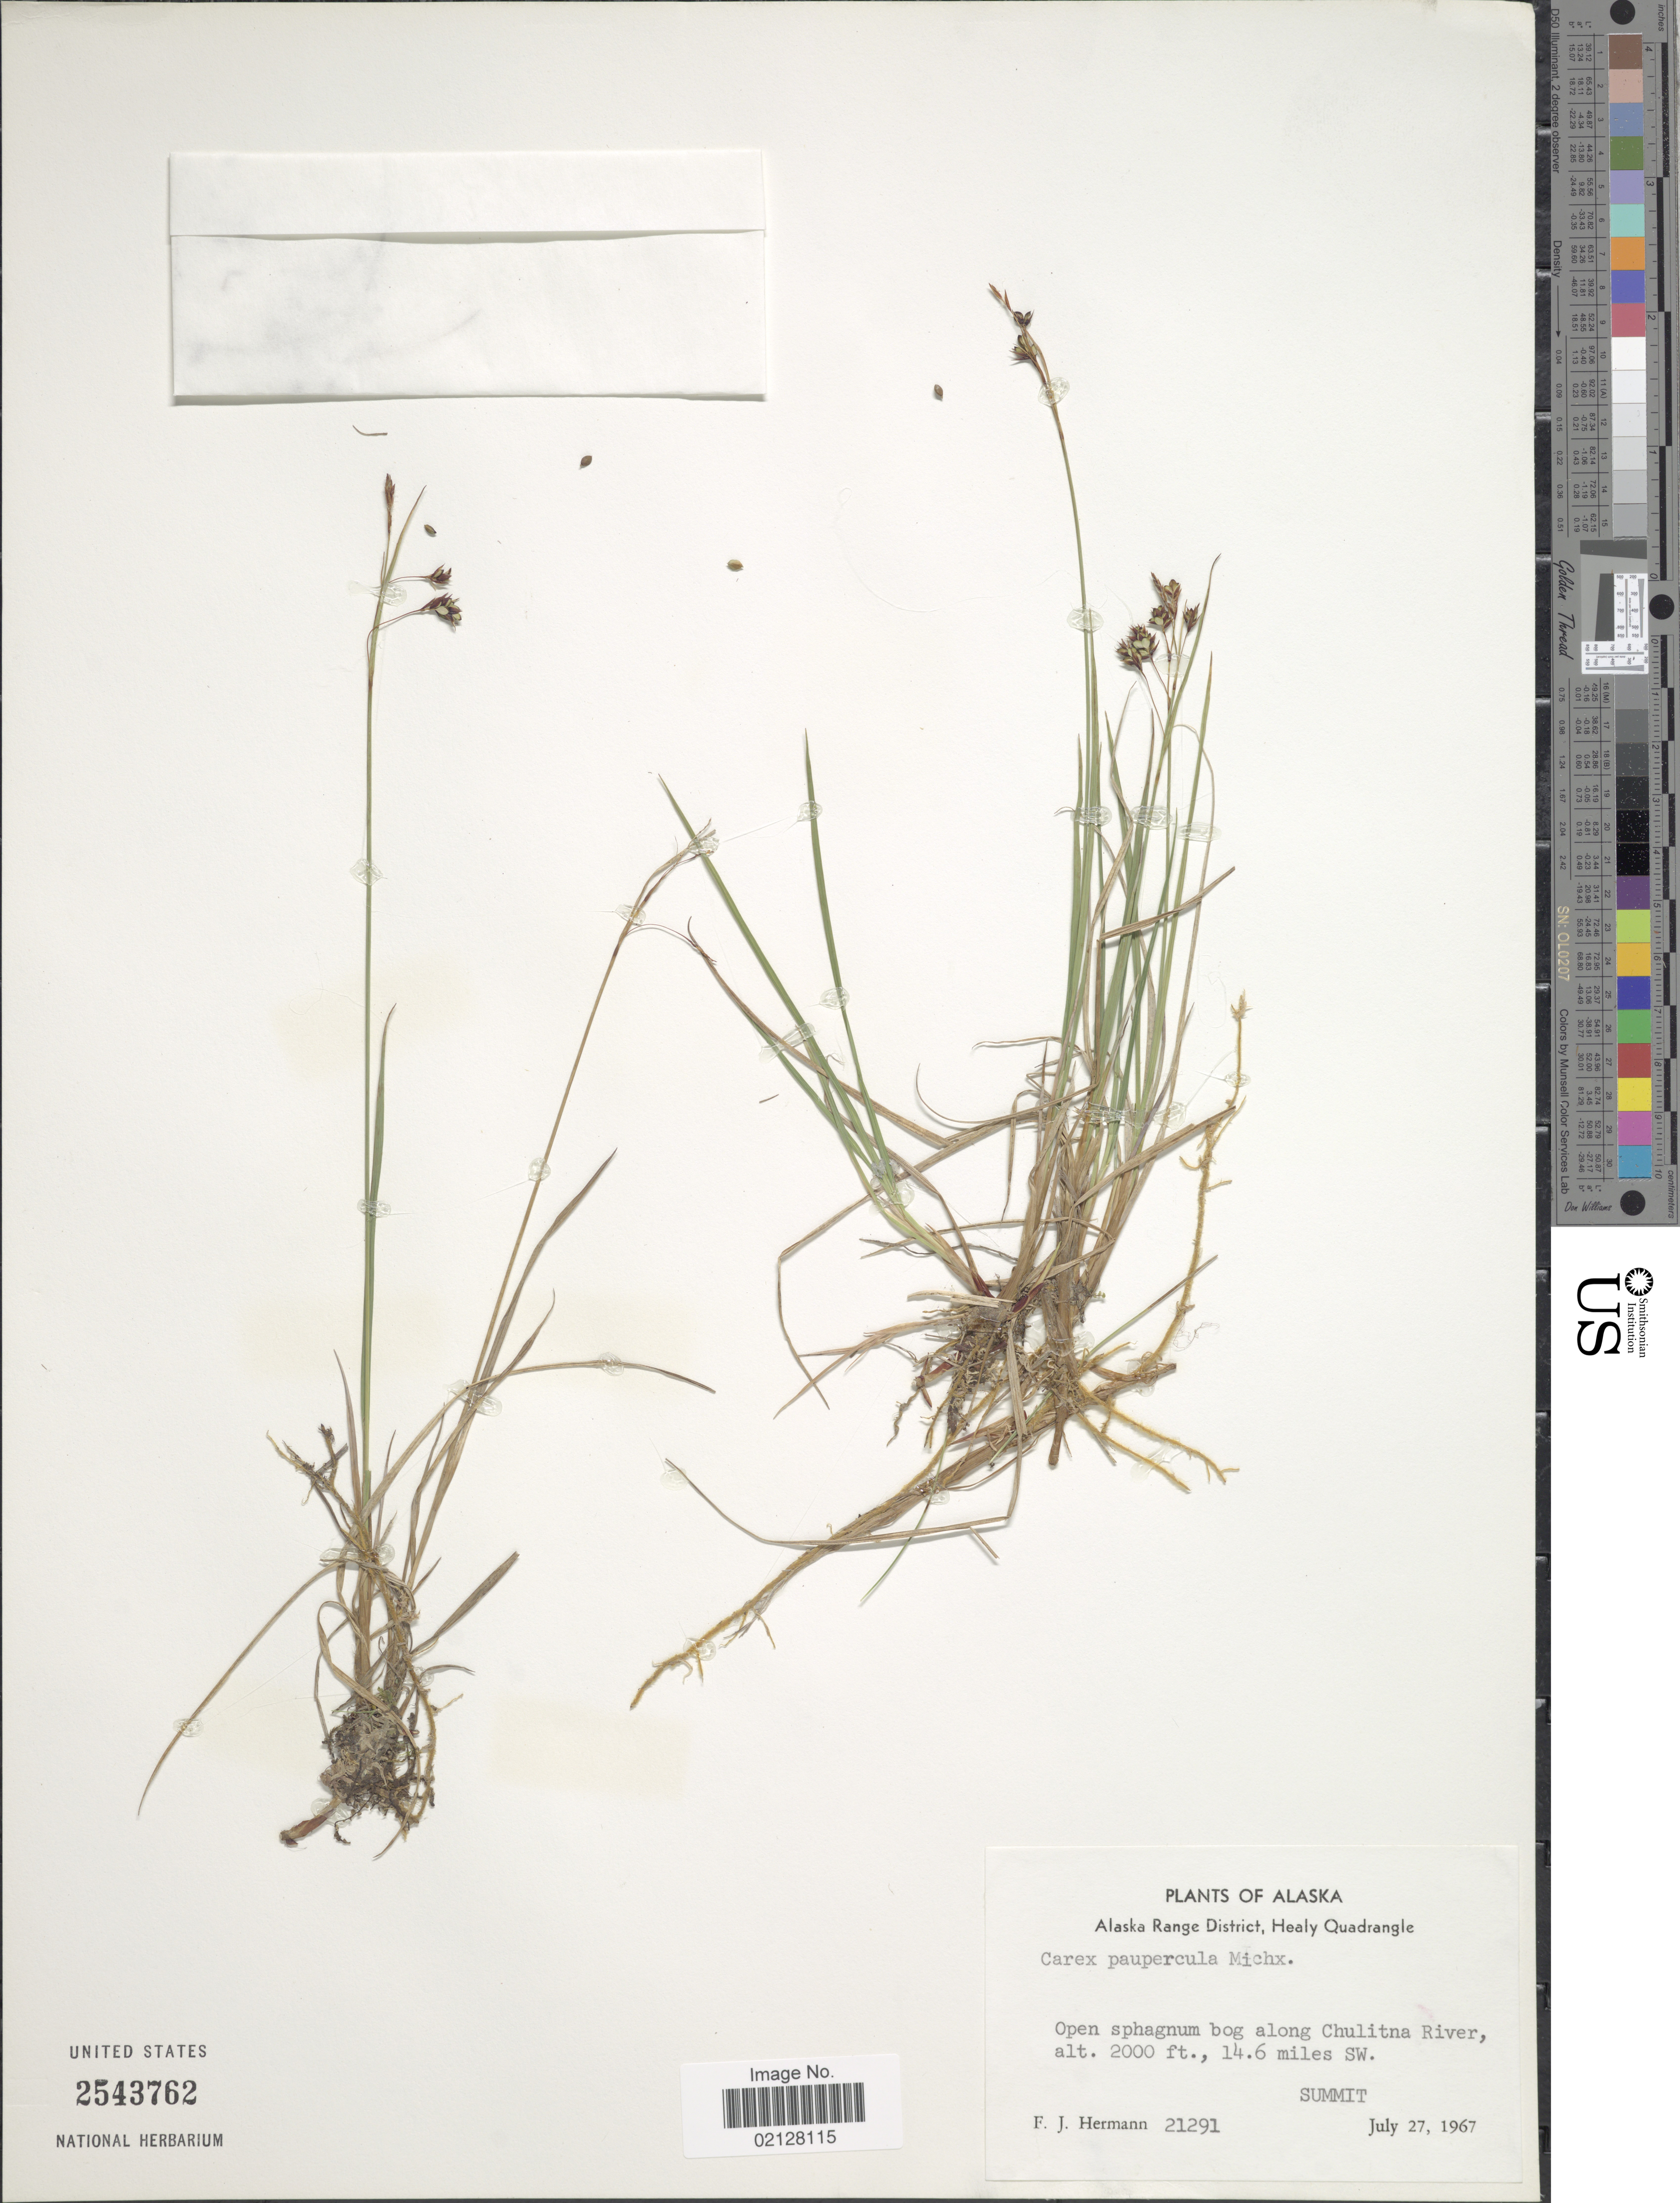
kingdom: Plantae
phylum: Tracheophyta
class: Liliopsida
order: Poales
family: Cyperaceae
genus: Carex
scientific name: Carex magellanica subsp. irrigua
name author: (Wahlenb.) Hiitonen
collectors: F. J. Hermann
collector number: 21291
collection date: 1967-07-27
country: United States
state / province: Alaska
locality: Alaska Range District, Healy Quadrangle. Open sphagnum bog along Chulitna River, 14.6 miles SW. Summit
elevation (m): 610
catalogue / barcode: US 2543762